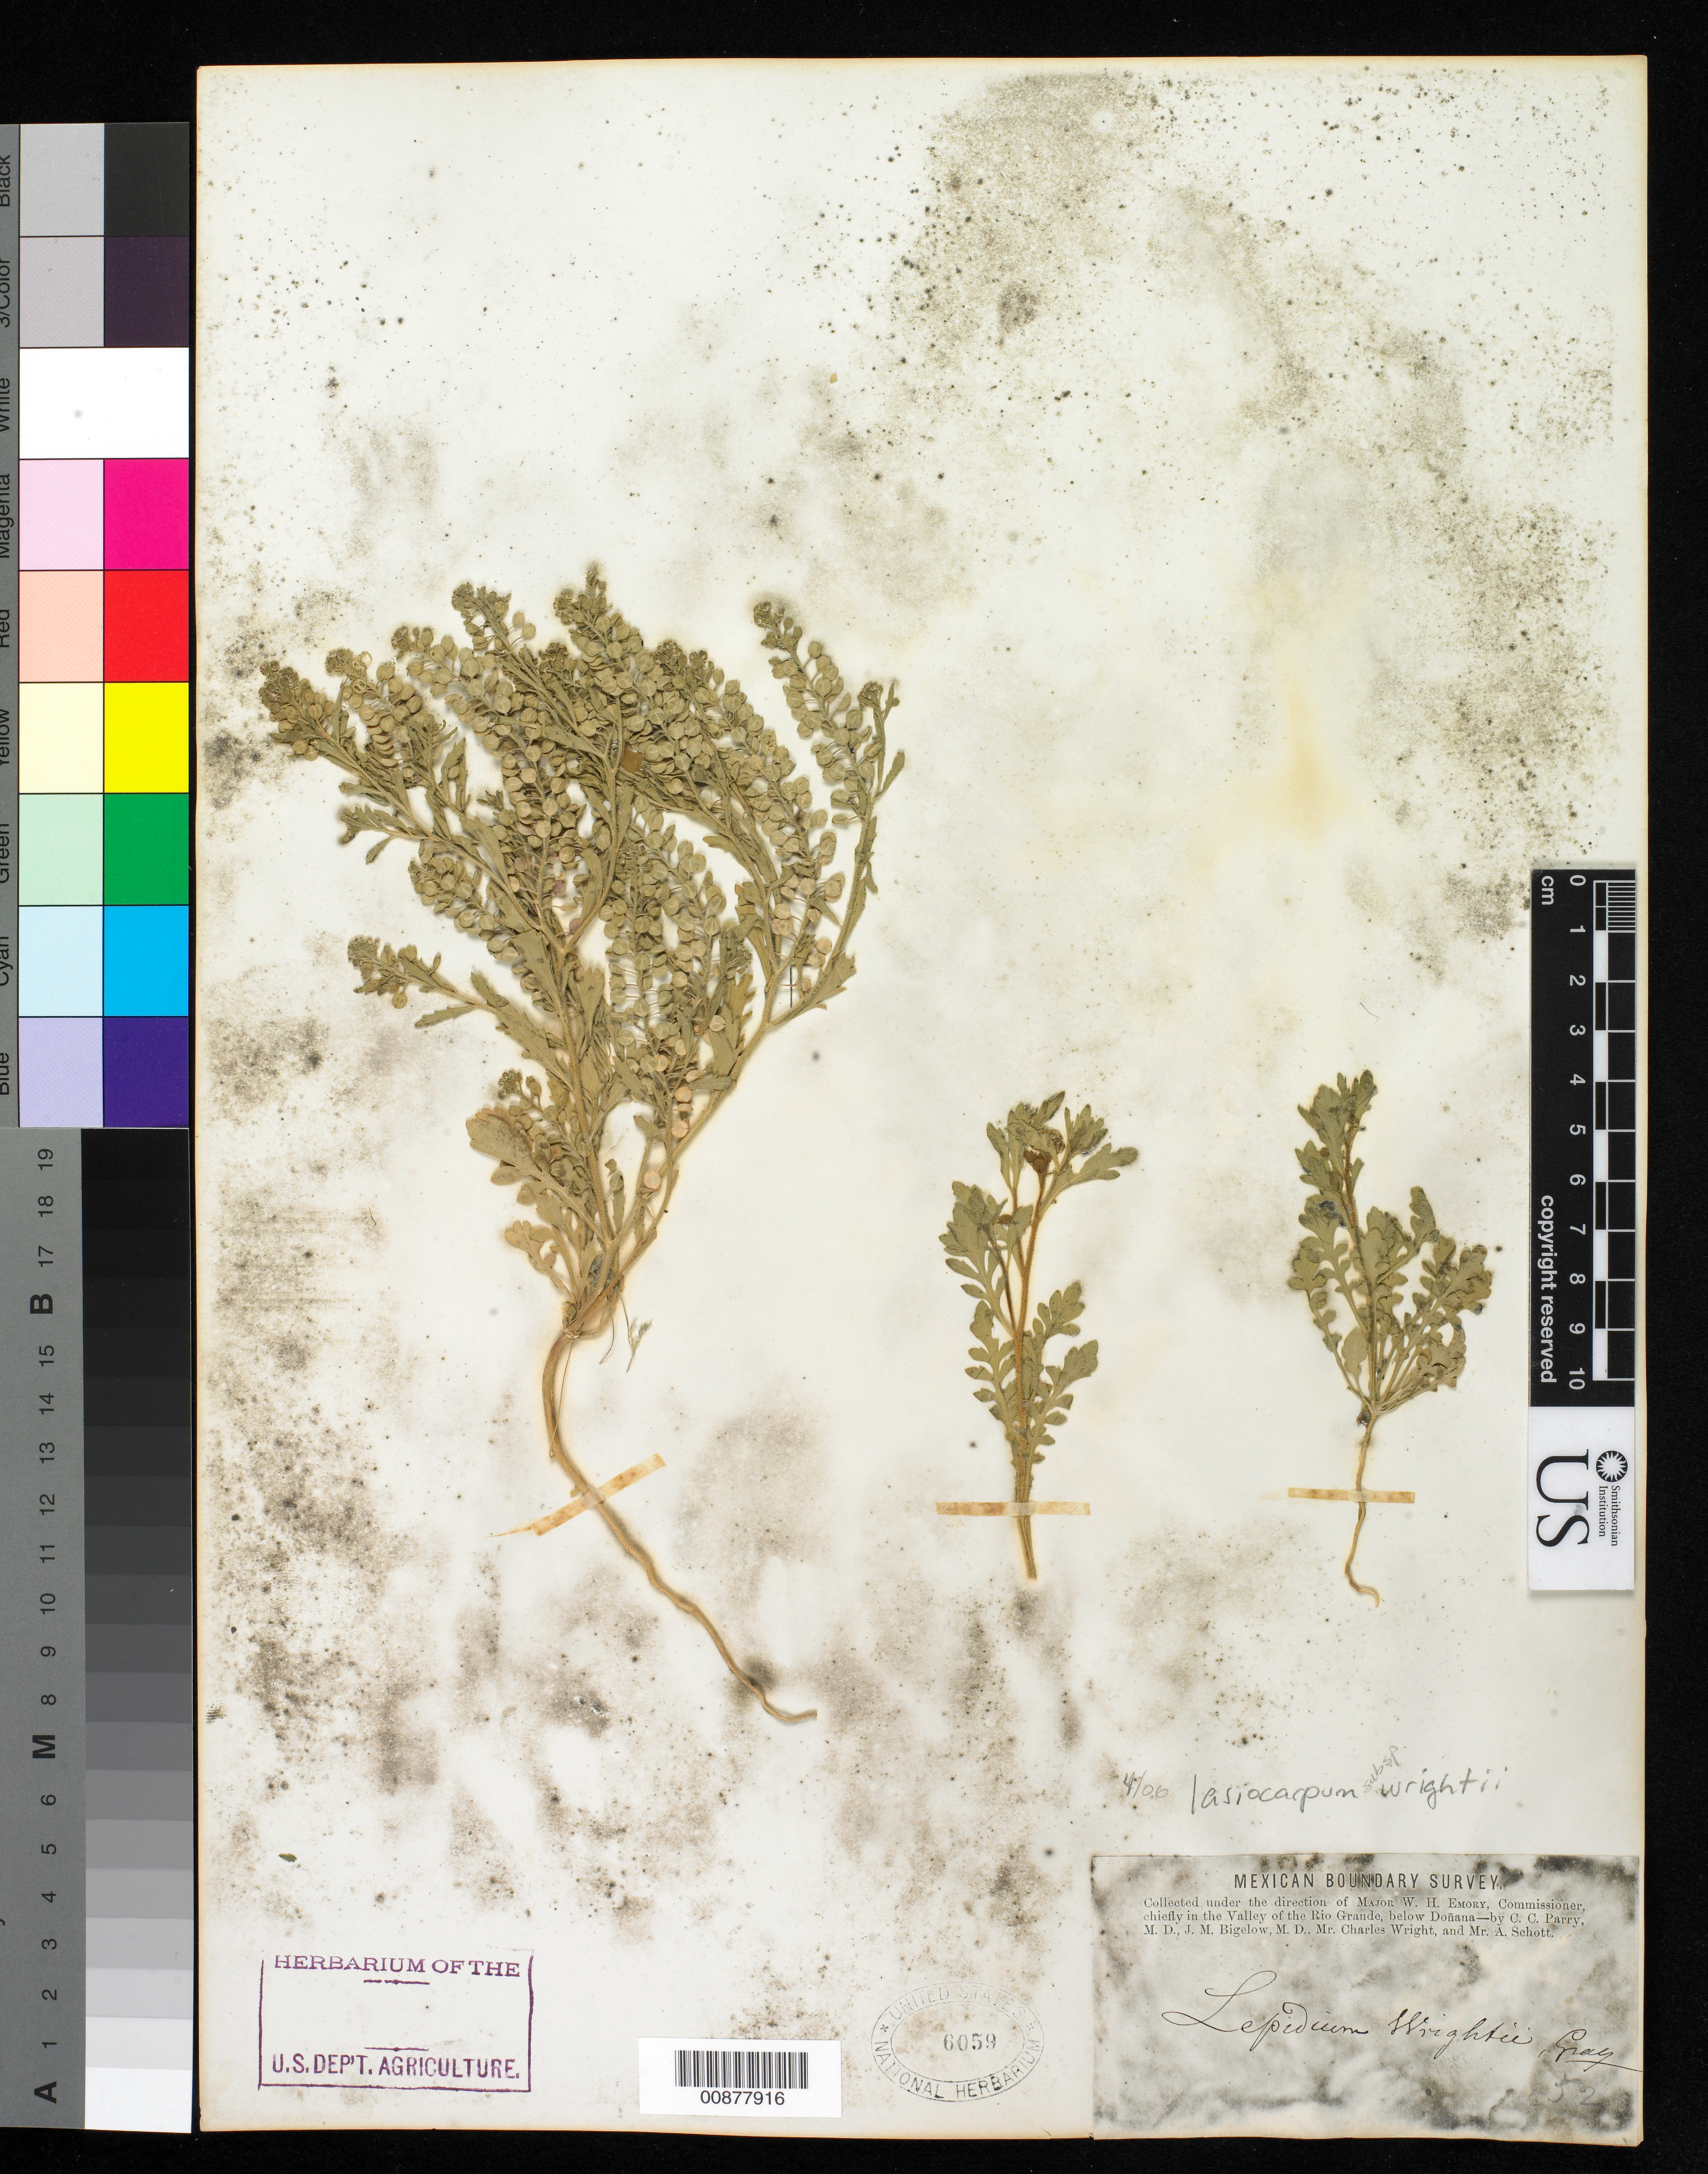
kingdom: Plantae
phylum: Tracheophyta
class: Magnoliopsida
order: Brassicales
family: Brassicaceae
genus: Lepidium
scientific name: Lepidium lasiocarpum subsp. wrightii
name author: (A. Gray) Thell.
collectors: C. C. Parry, J. M. Bigelow, C. Wright & A. C. V. Schott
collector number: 52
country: United States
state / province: New Mexico / Texas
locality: Valley of the Rio Grande, below Doñana.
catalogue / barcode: US 6059